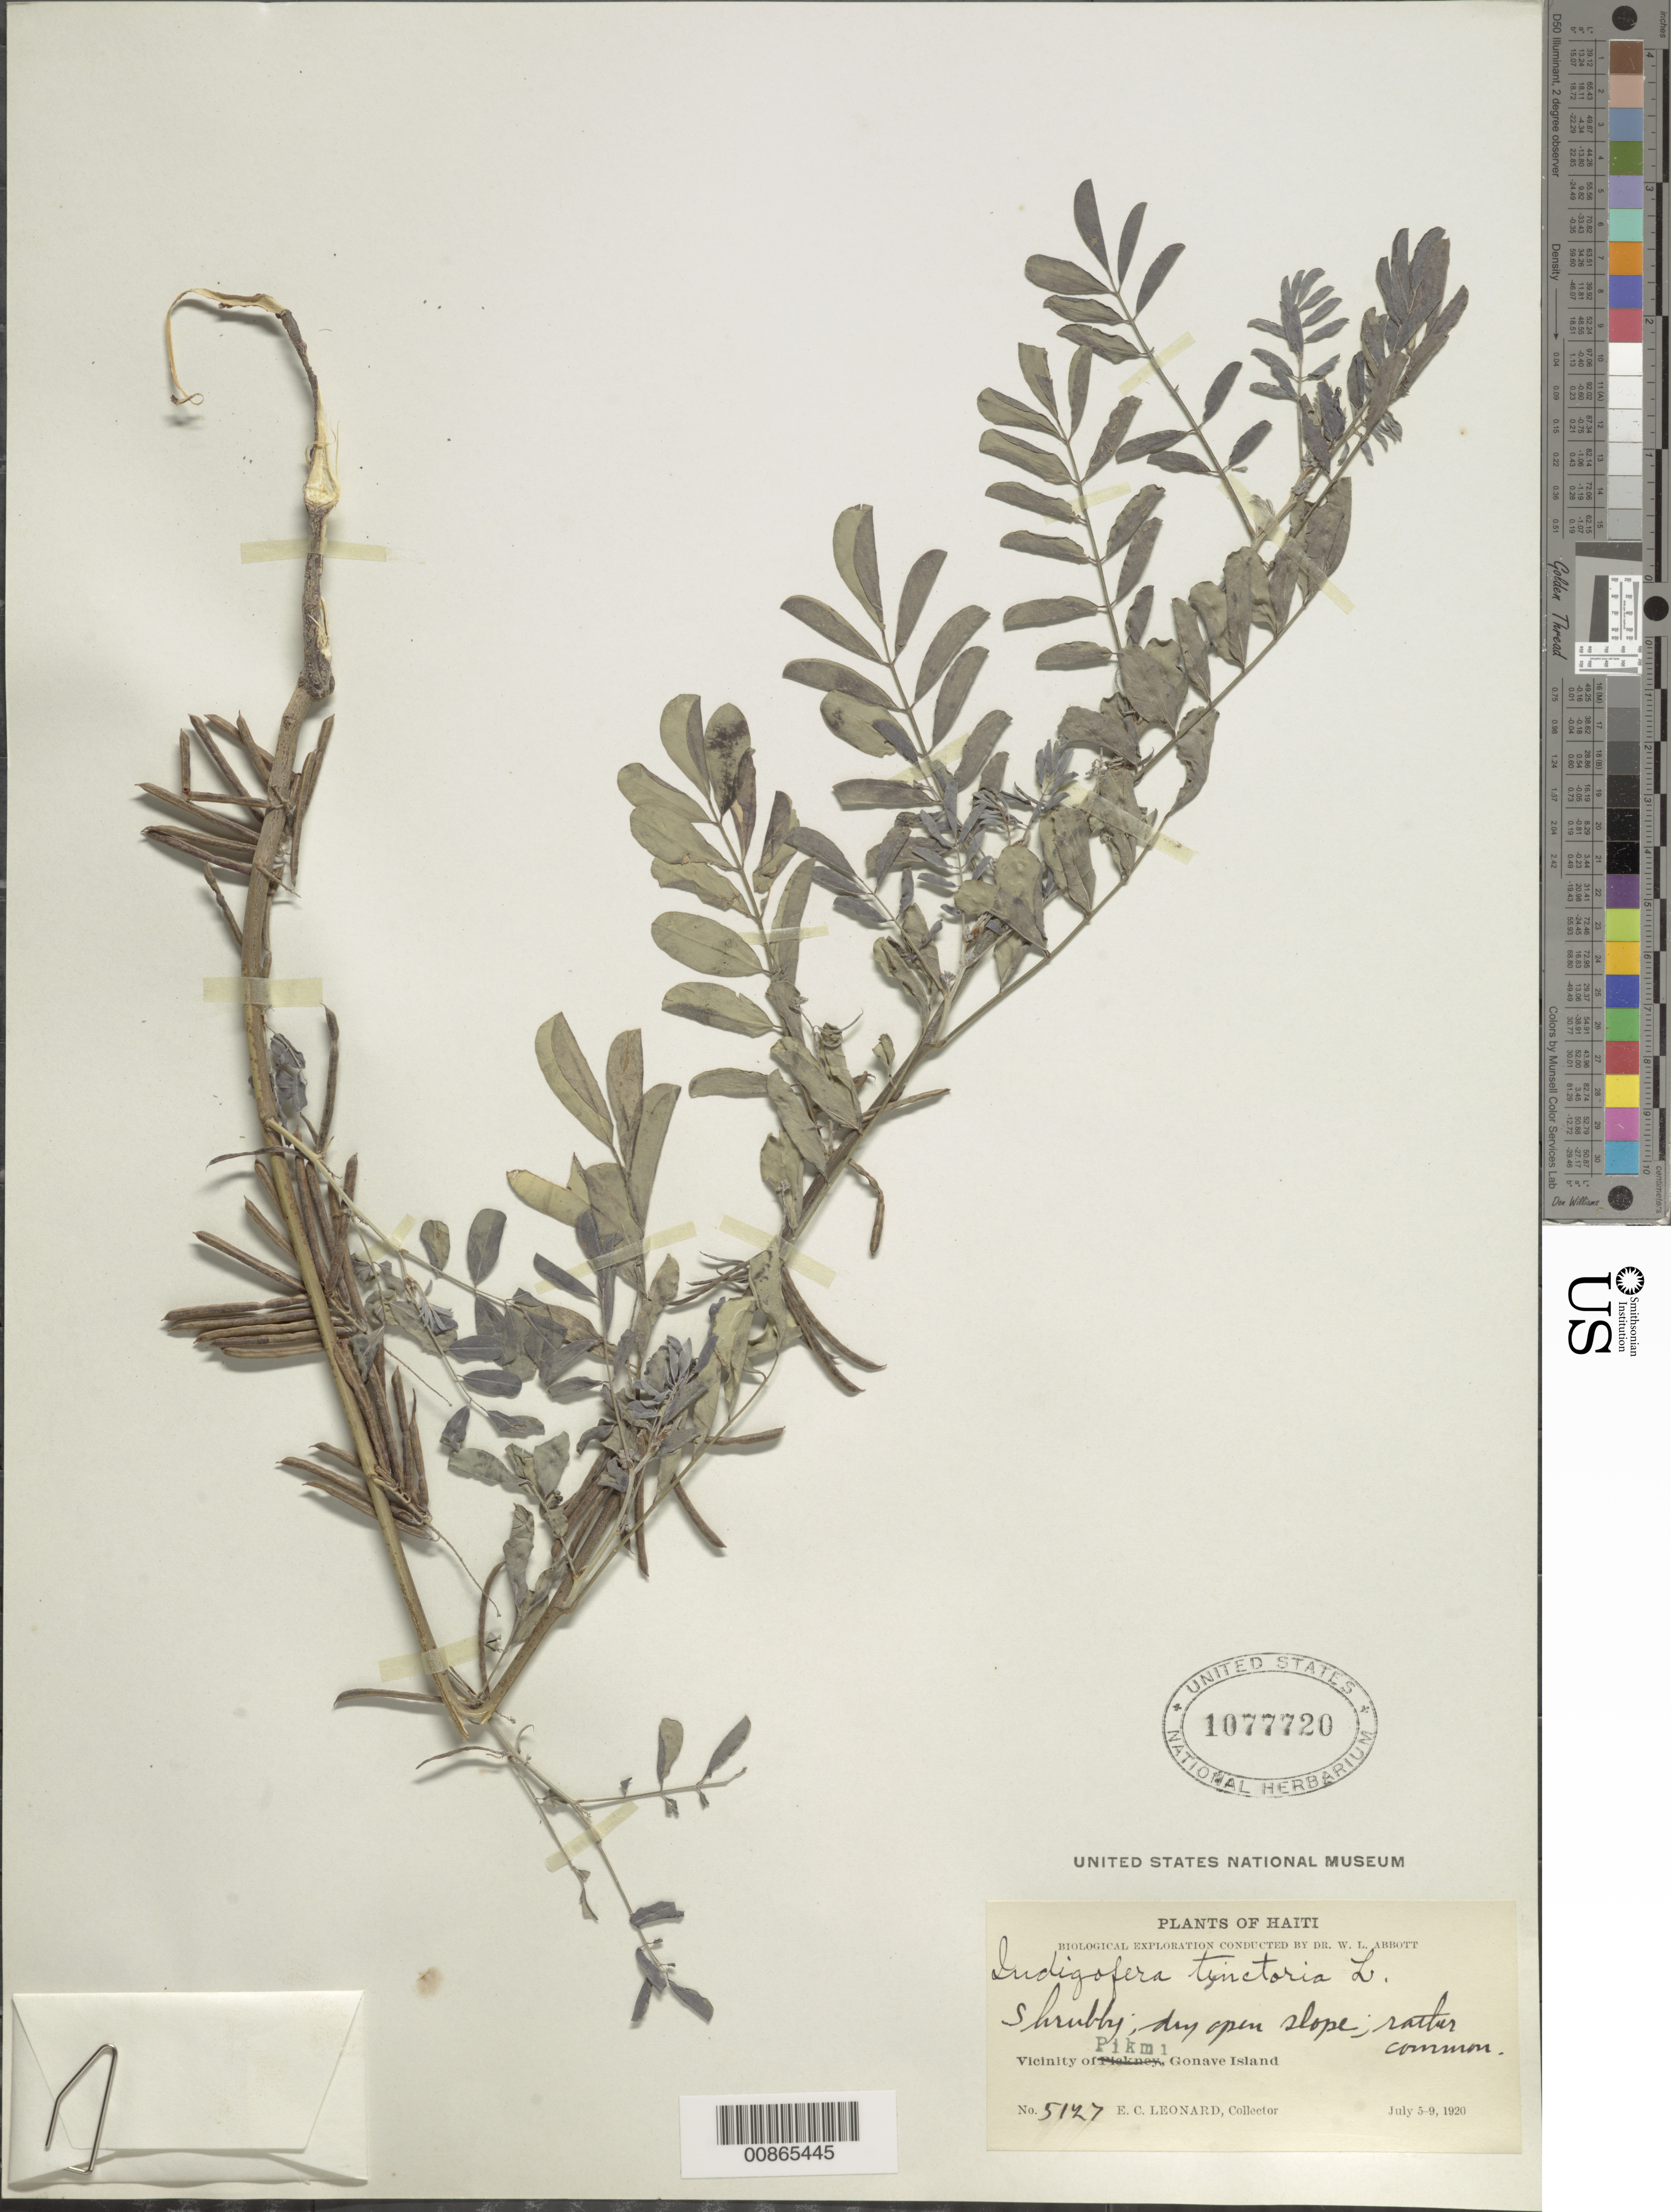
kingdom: Plantae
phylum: Tracheophyta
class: Magnoliopsida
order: Fabales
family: Fabaceae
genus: Indigofera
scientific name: Indigofera tinctoria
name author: L.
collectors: E. C. Leonard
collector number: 5127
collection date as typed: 05 Jul 1920 to 09 Jul 1920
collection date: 1920-07-05/1920-07-09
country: Haiti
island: Île de la Gonâve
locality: Vicinity of Pikmi, Gonave Island.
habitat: Dry open slope.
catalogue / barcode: US 1077720